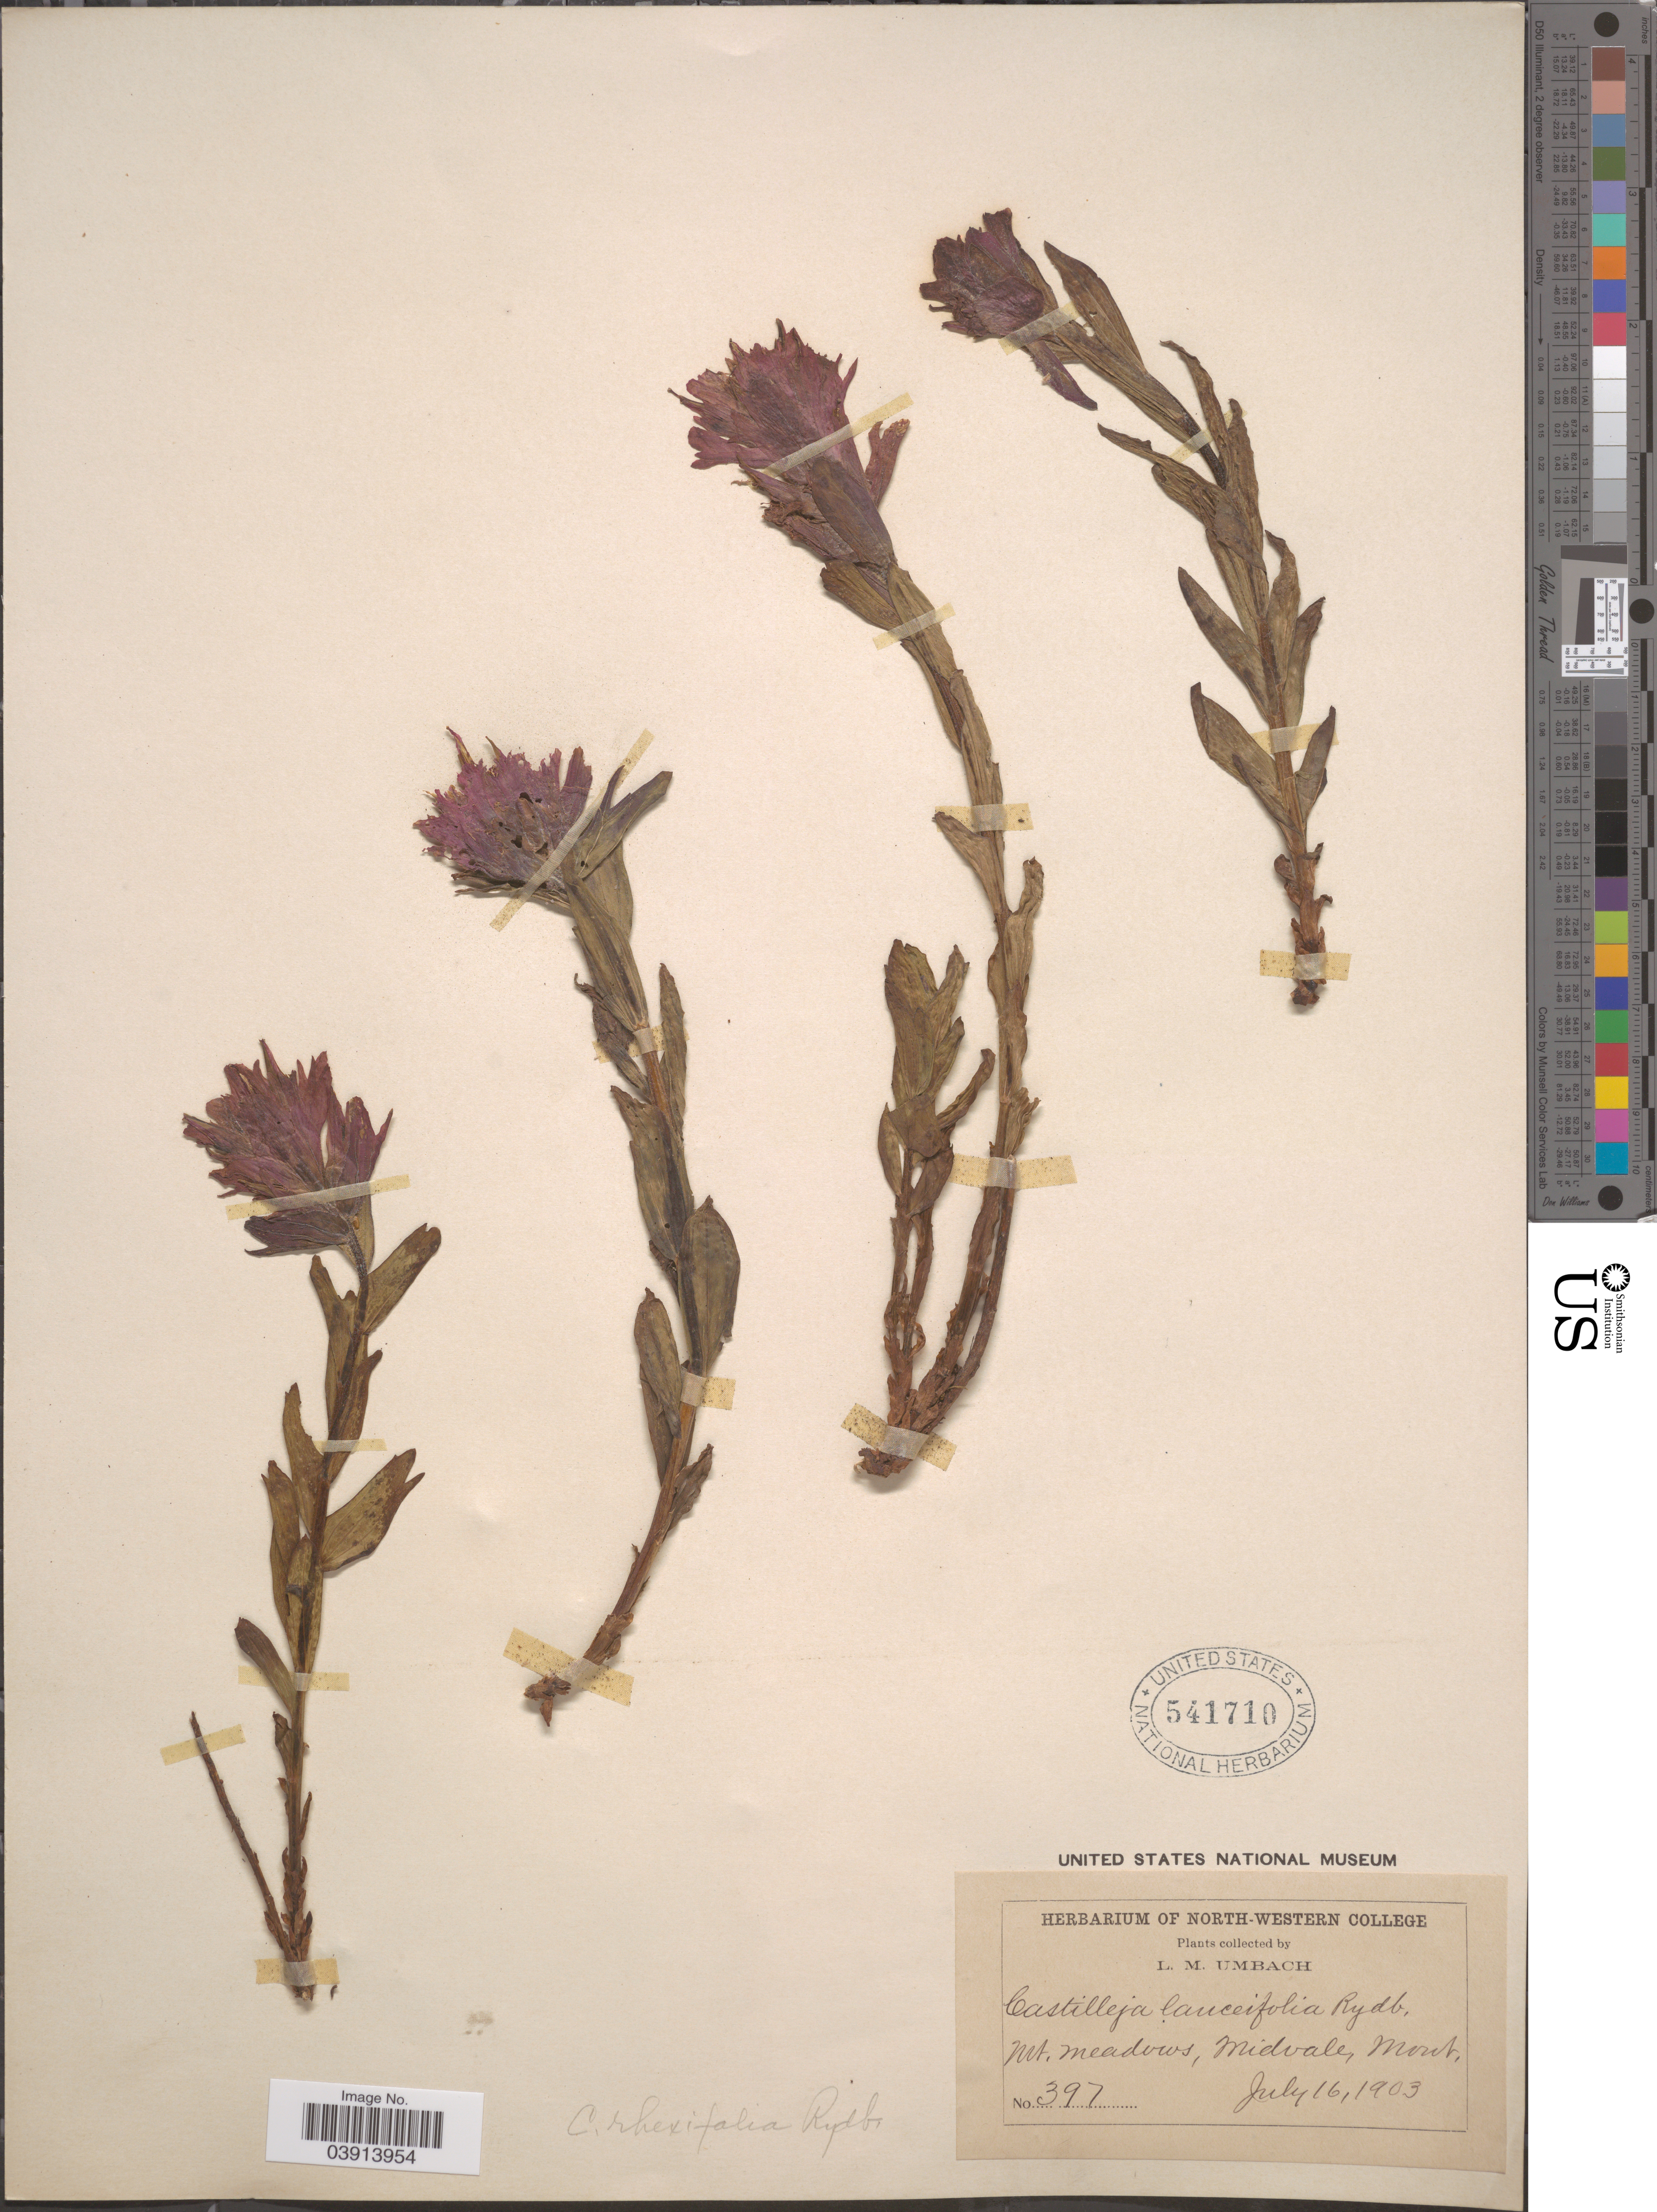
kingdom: Plantae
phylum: Tracheophyta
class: Magnoliopsida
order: Lamiales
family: Orobanchaceae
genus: Castilleja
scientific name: Castilleja rhexiifolia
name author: Rydb.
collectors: L. M. Umbach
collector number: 397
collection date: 1903-07-16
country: United States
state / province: Montana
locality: Mt. meadows, Midvale.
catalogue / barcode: US 541710